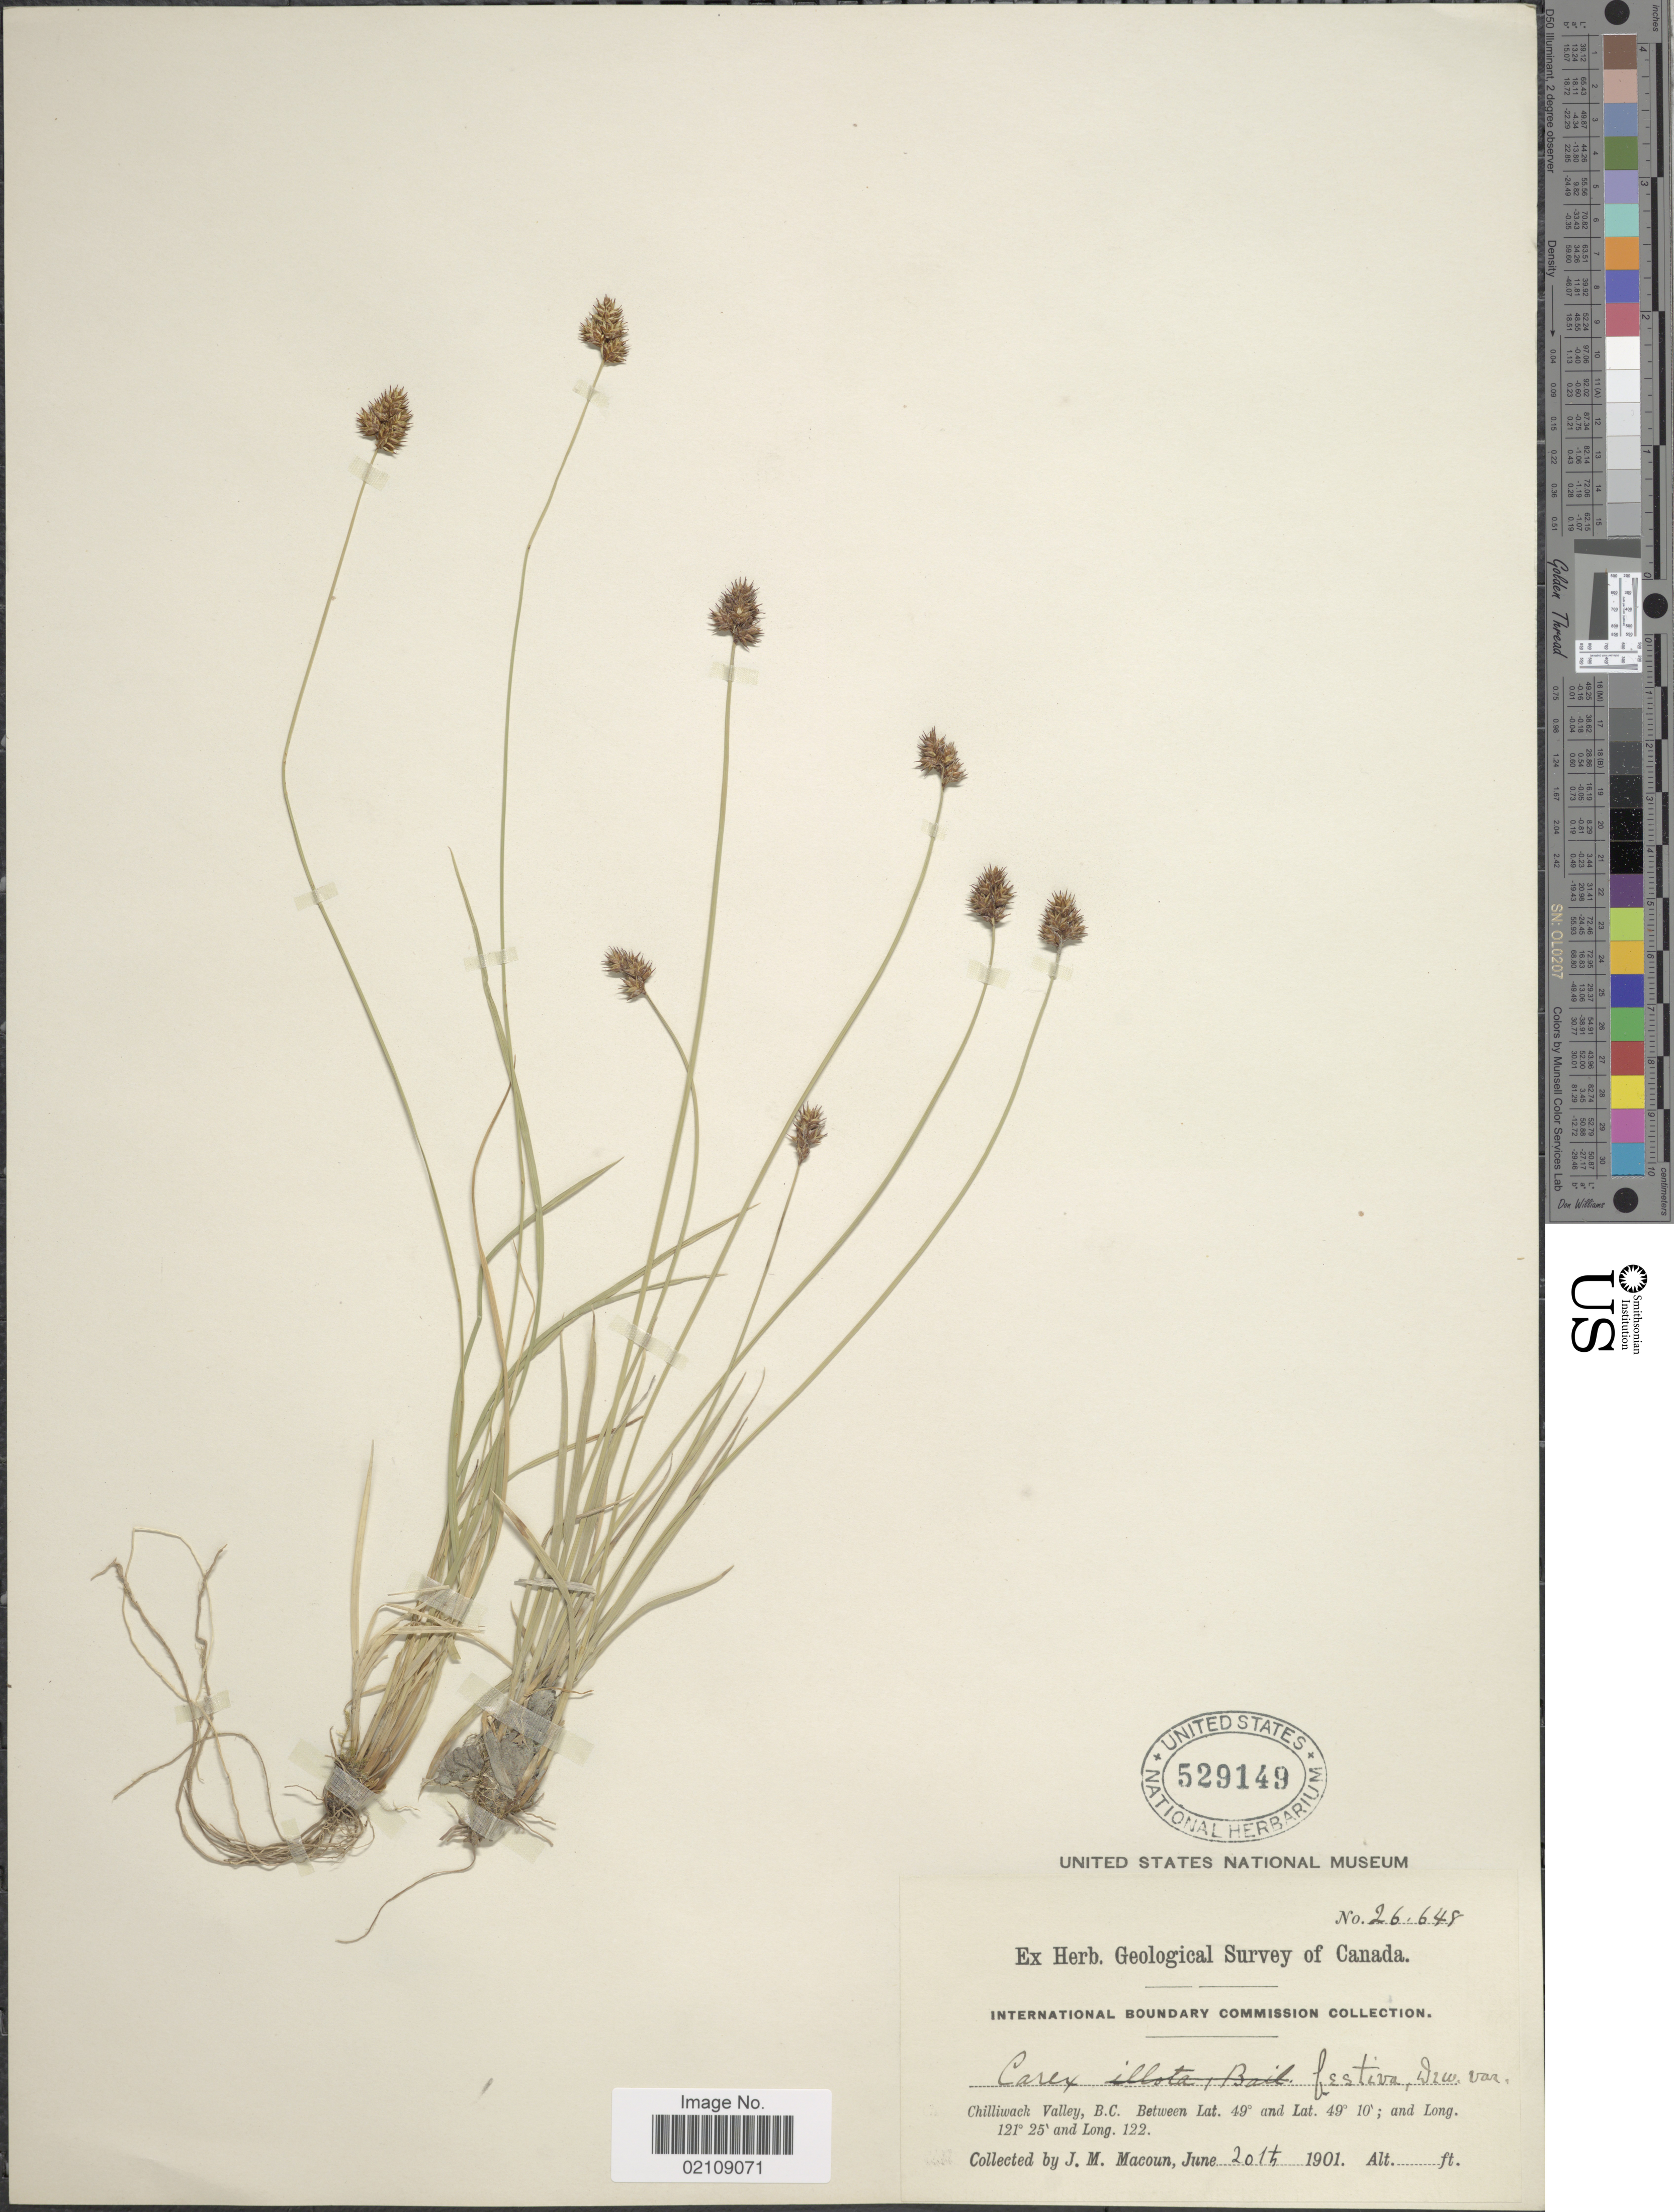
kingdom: Plantae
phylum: Tracheophyta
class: Liliopsida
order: Poales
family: Cyperaceae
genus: Carex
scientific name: Carex olympica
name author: Mack.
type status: Isosyntype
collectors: J. M. Macoun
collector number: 26648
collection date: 1901-06-20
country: Canada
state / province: British Columbia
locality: Chilliwack Valley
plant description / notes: Potential type of Carex olympica Mack. Specimen retrieved from general collection and stored at Type Register.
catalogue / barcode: US 529149